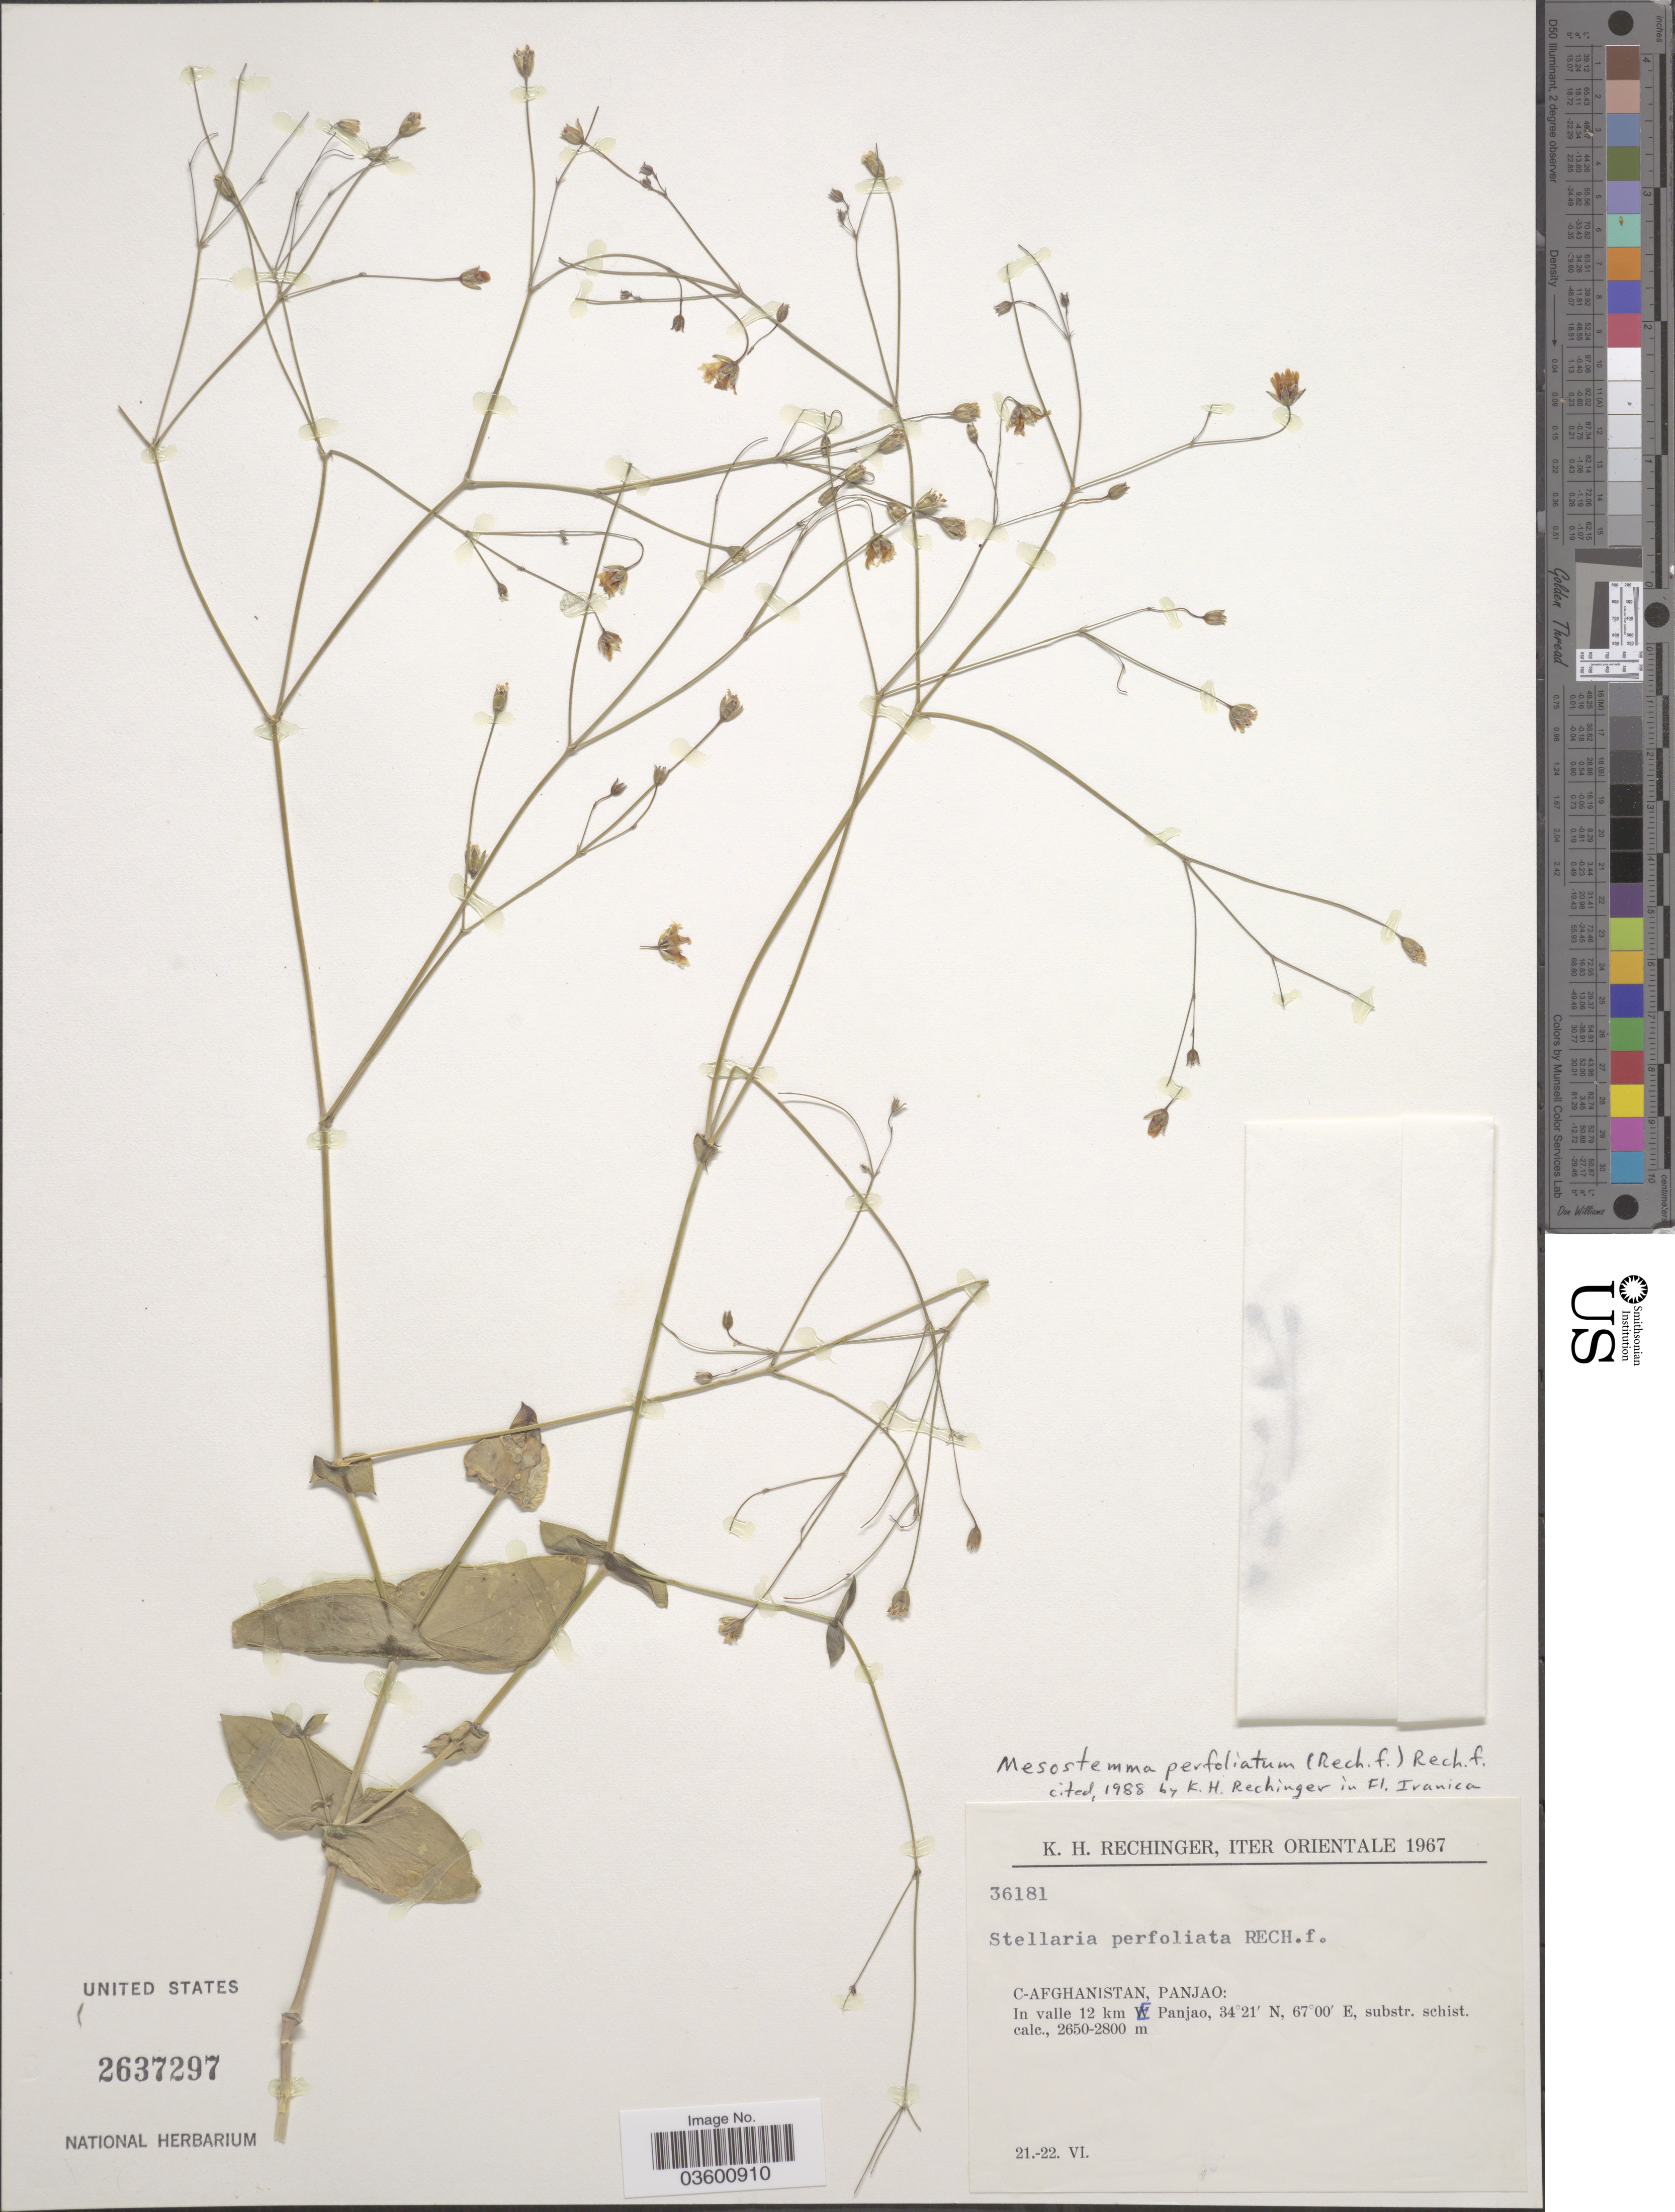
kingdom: Plantae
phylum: Tracheophyta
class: Magnoliopsida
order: Caryophyllales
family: Caryophyllaceae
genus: Mesostemma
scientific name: Mesostemma perfoliatum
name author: (Rech. f.) Rech. f.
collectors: K. H. Rechinger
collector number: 36181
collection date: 1967-06-21/1967-06-22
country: Afghanistan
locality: C-Afghanistan, Panjao: In valle 12 km E Panjao.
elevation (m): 2650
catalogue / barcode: US 2637297